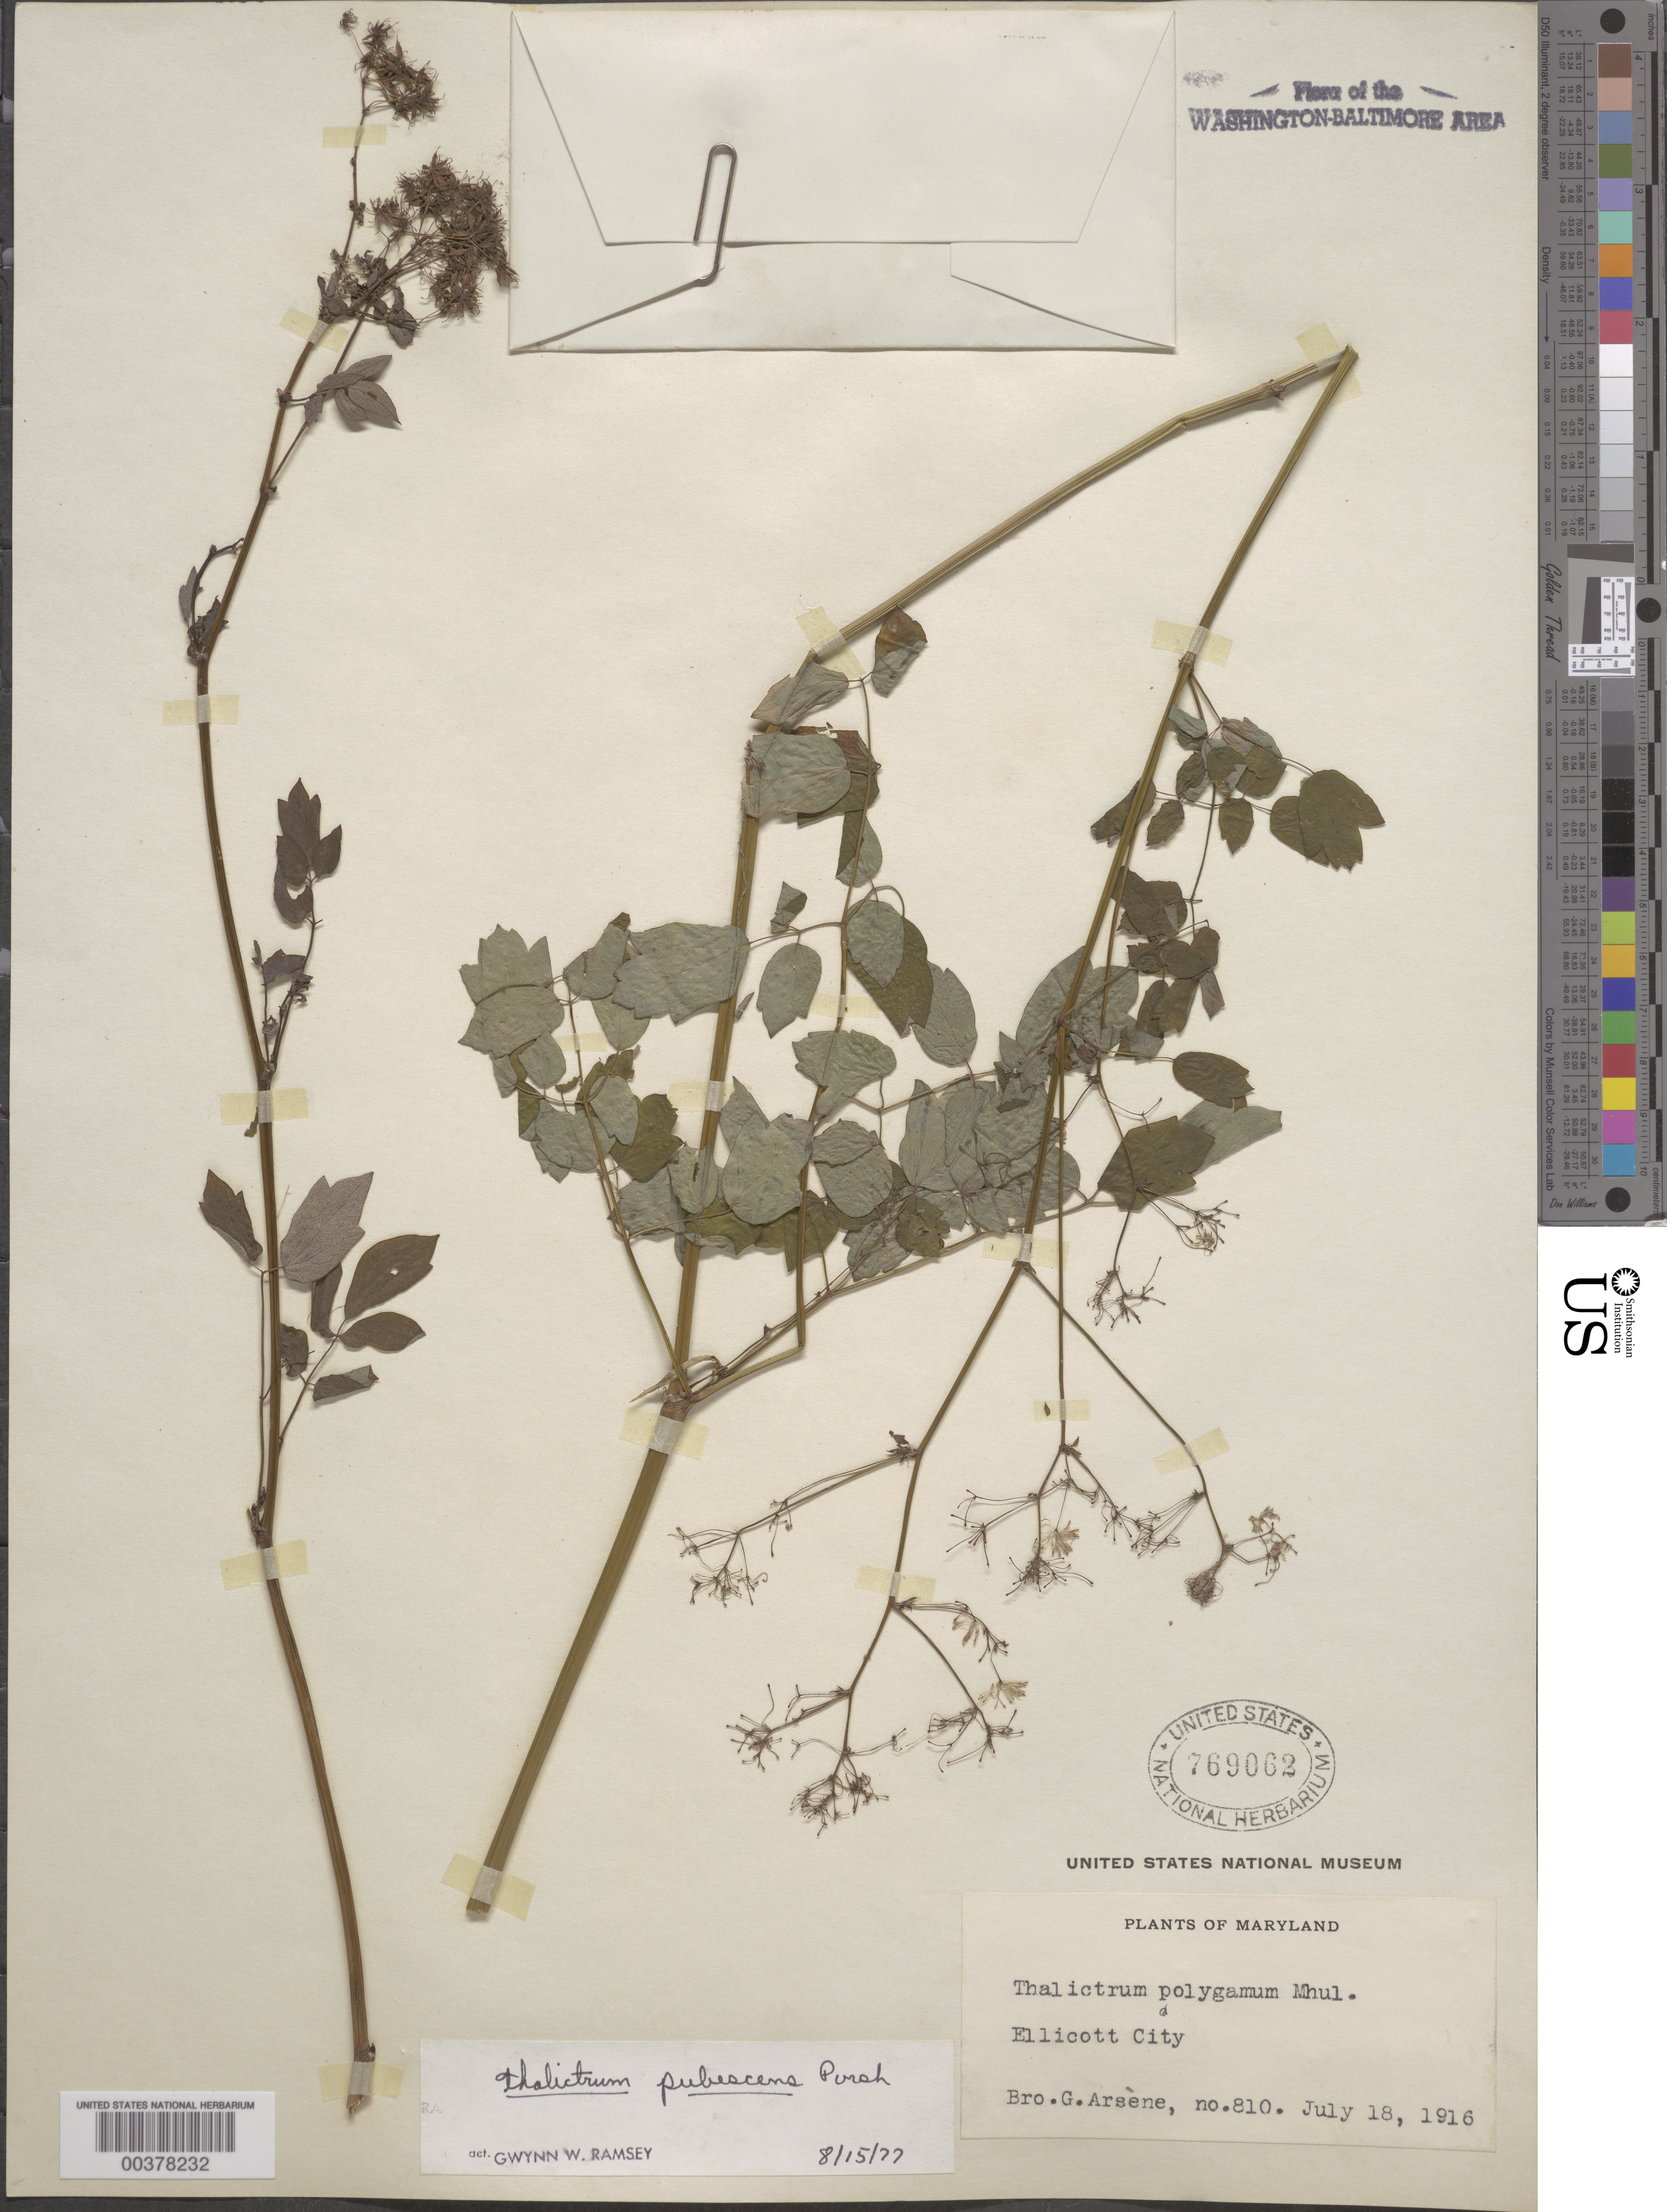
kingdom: Plantae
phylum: Tracheophyta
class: Magnoliopsida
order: Ranunculales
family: Ranunculaceae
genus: Thalictrum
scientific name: Thalictrum pubescens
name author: Pursh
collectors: Bro. G. Arsène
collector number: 810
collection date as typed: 18 Jul 1916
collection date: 1916-07-18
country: United States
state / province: Maryland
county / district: Howard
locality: Ellicott City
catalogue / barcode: US 769062